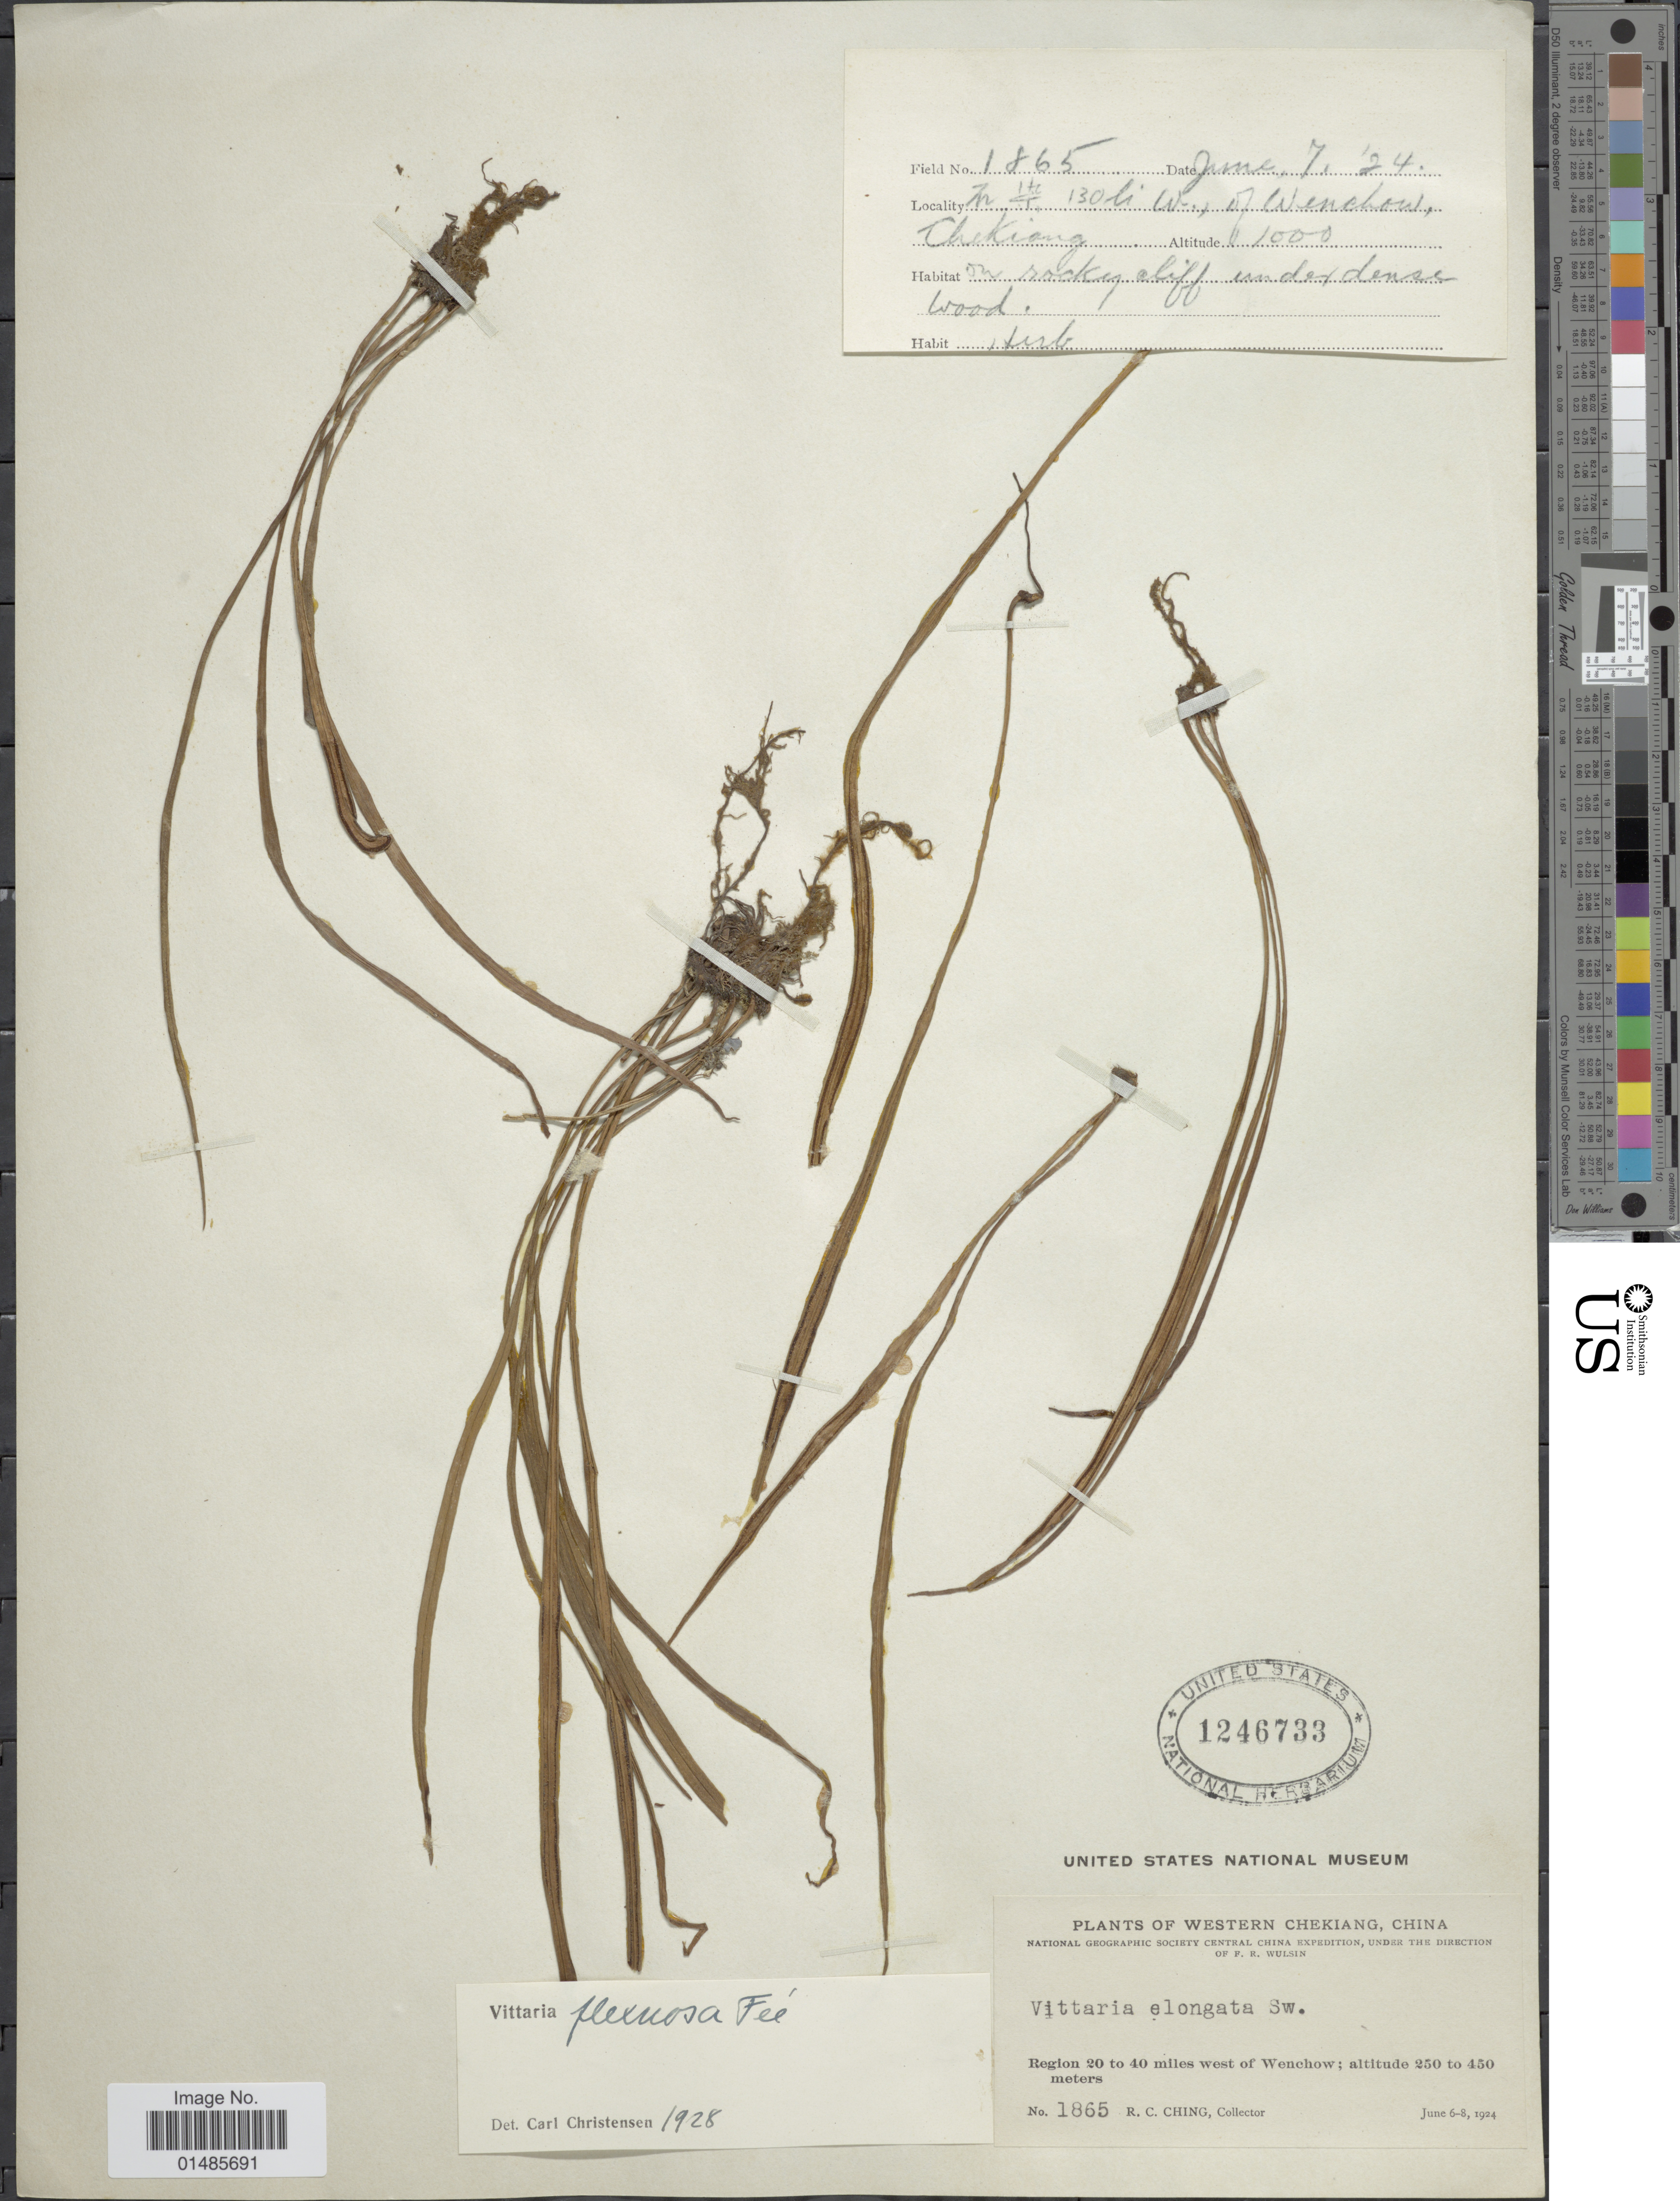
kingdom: Plantae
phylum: Tracheophyta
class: Polypodiopsida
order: Polypodiales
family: Pteridaceae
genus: Haplopteris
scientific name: Haplopteris flexuosa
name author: (Fée) E.H. Crane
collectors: R. C. Ching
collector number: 1865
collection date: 1924-06-06/1924-06-08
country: China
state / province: Zhejiang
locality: Western Chekiang. Region 20 to 40 miles west of Wenchow.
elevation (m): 250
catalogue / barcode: US 1246733